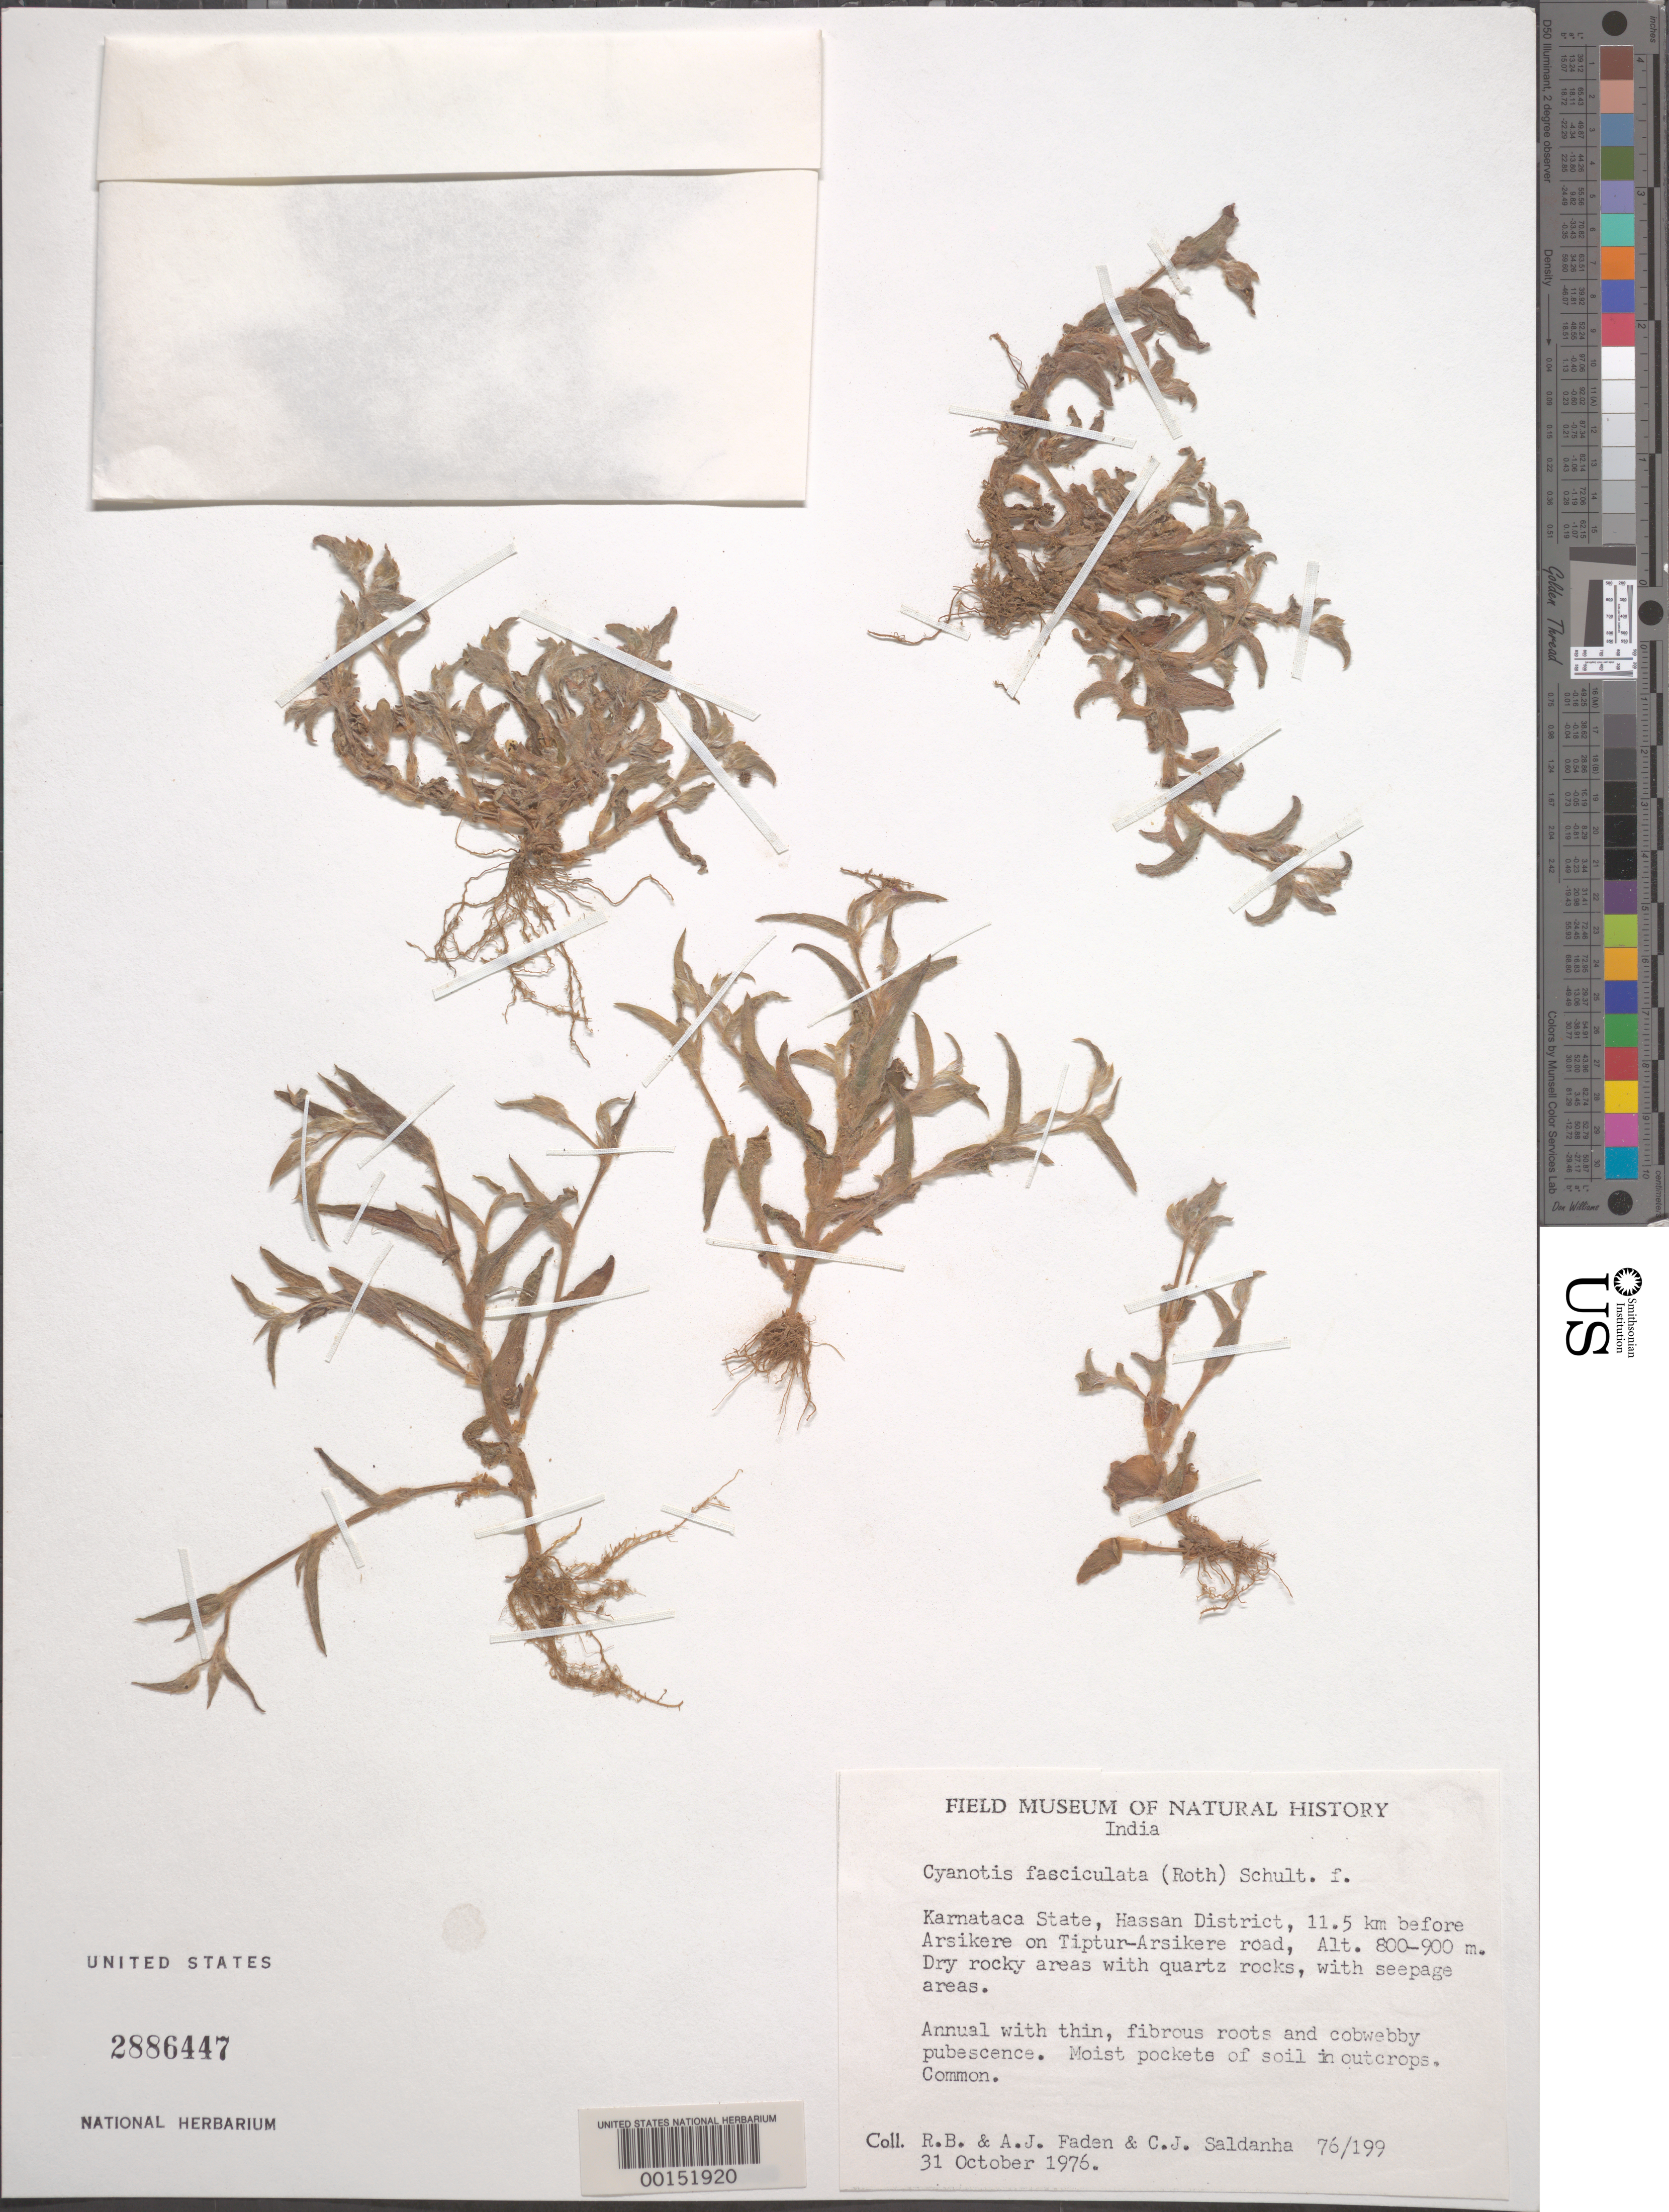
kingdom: Plantae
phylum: Tracheophyta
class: Liliopsida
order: Commelinales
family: Commelinaceae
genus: Cyanotis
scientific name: Cyanotis fasciculata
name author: (Heyne ex Roth) Schult. f.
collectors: R. B. Faden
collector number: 76/199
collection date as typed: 31 Oct 1976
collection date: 1976-10-31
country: India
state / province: Karnataka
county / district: Hassan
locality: Arsikere, mysore state [mysore state = karnataka.]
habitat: Moist soil pockets on quartz rock, with seepage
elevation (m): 800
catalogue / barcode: US 2886447